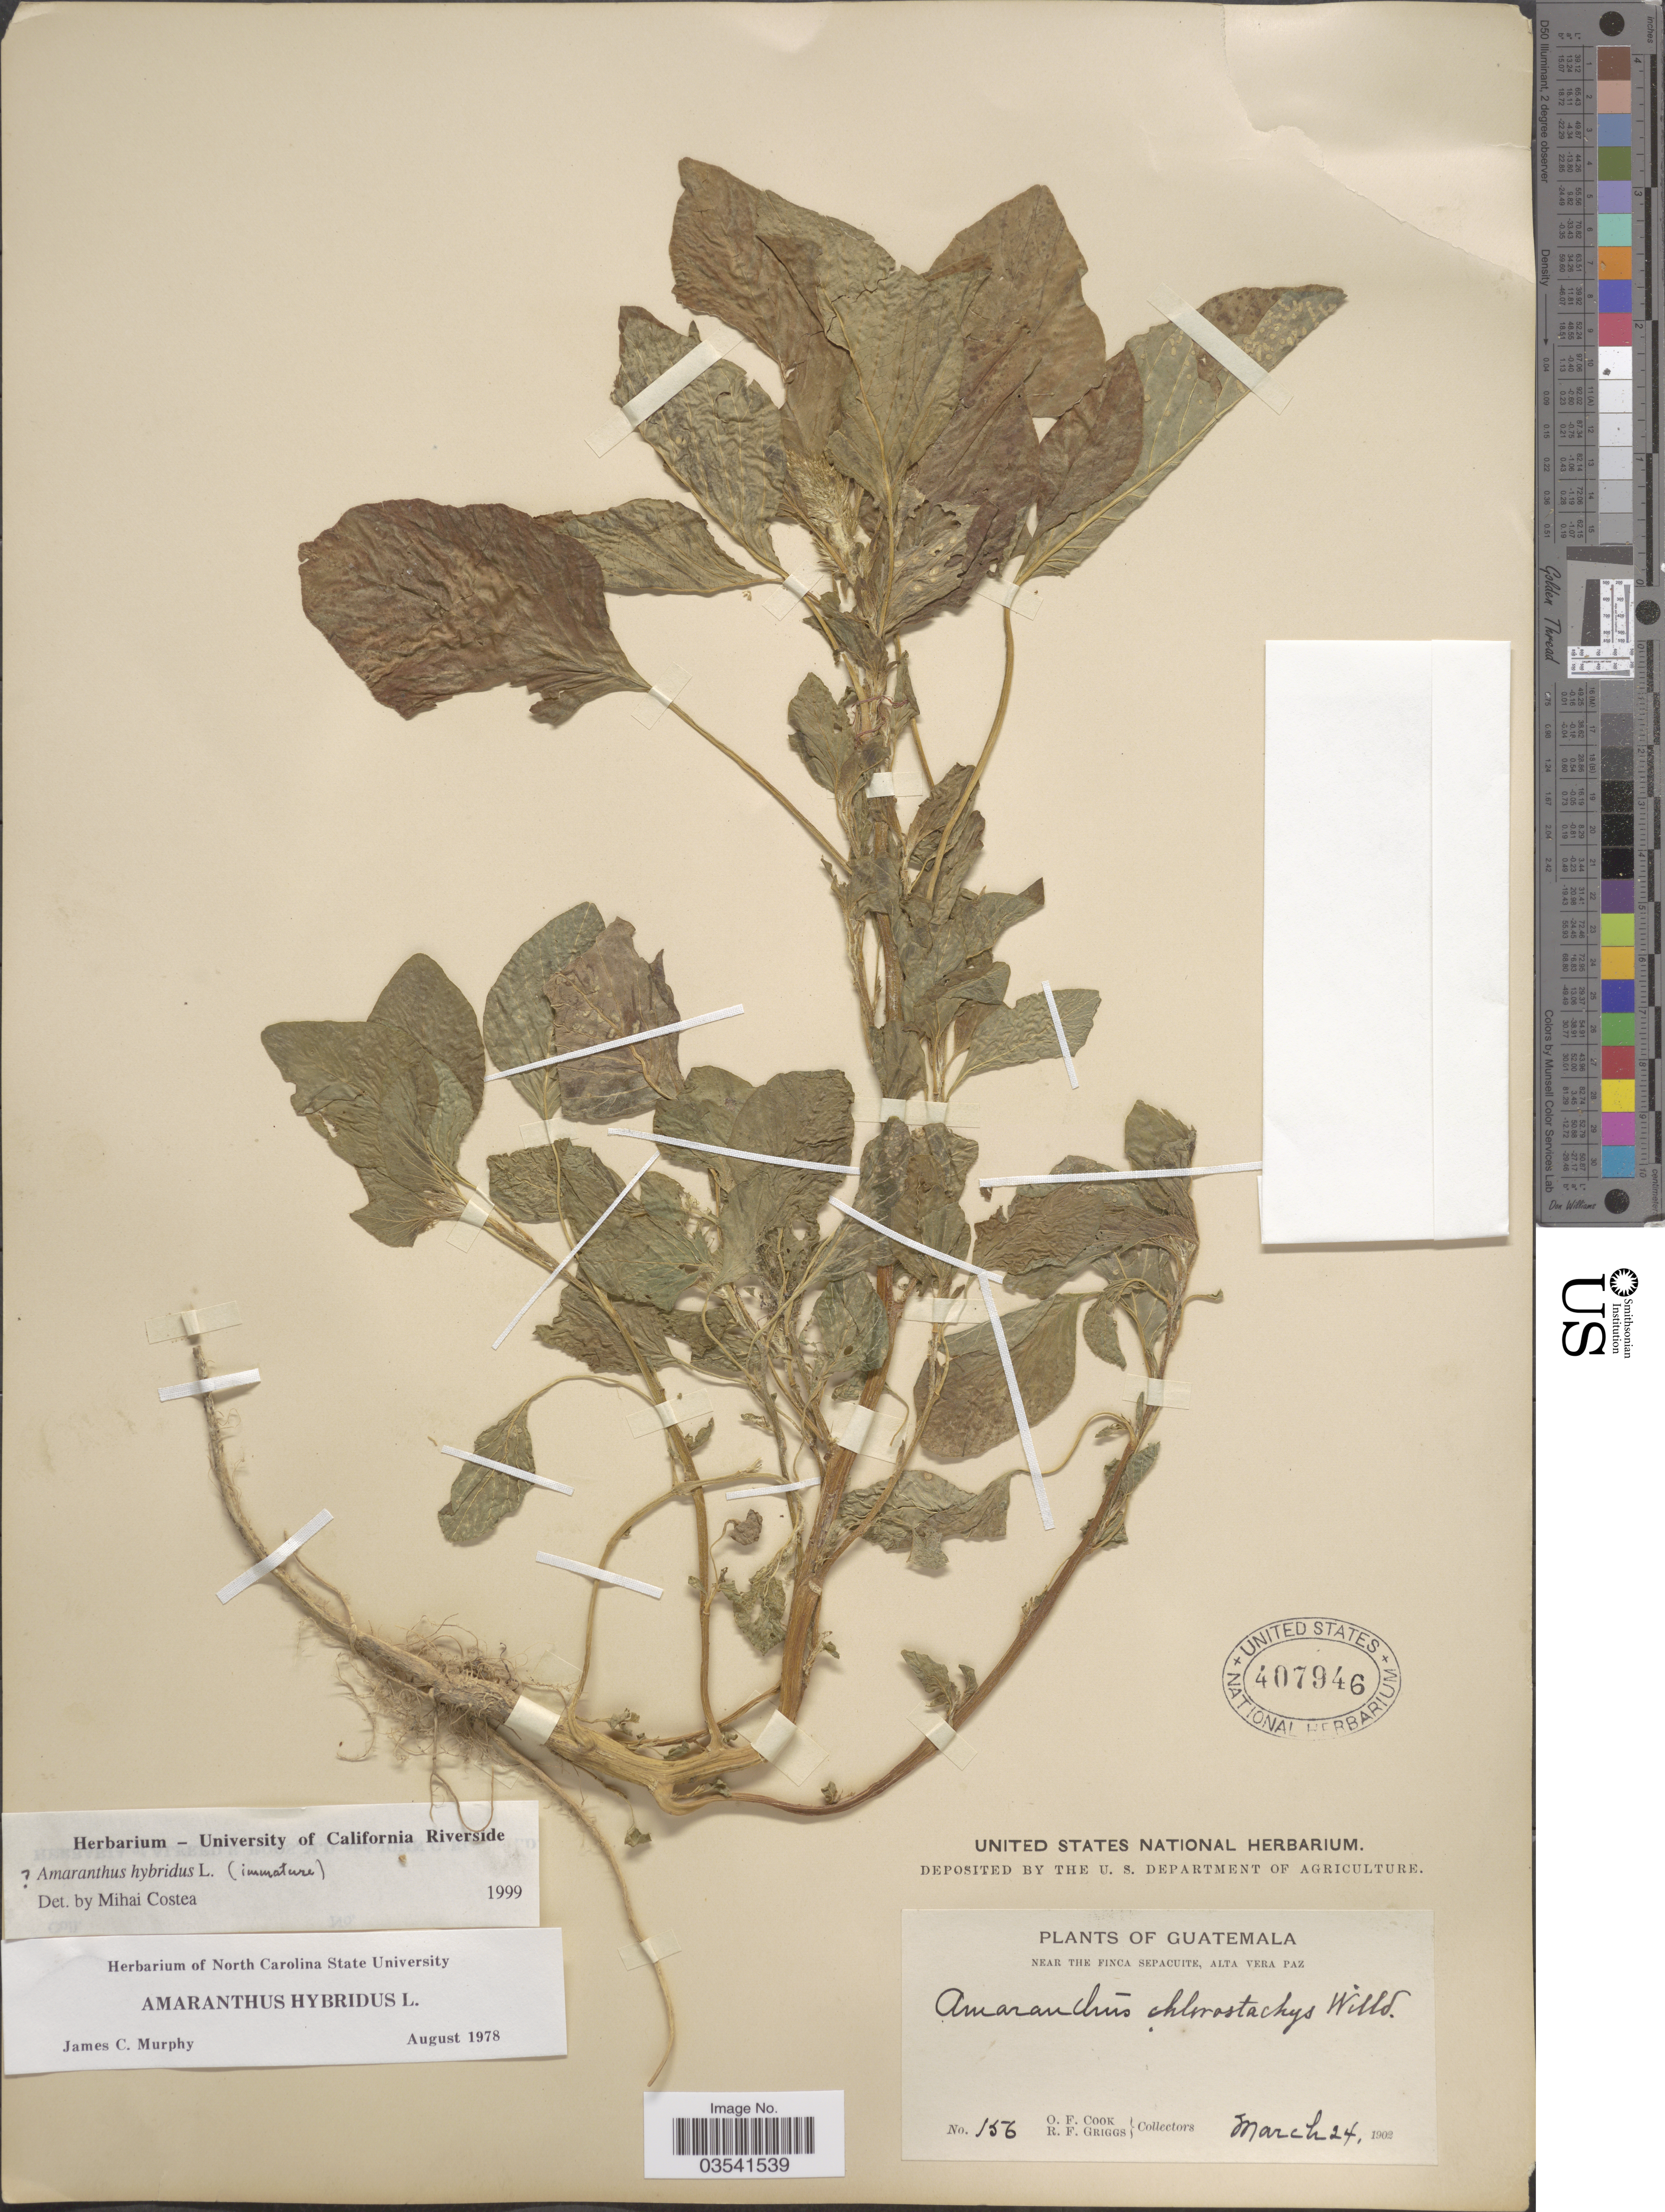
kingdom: Plantae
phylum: Tracheophyta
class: Magnoliopsida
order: Caryophyllales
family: Amaranthaceae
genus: Amaranthus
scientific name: Amaranthus hybridus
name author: L.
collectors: O. F. Cook & R. F. Griggs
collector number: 156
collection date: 1902-03-24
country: Guatemala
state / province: Alta Verapaz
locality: Near the Finca Sepacuite.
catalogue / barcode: US 407946